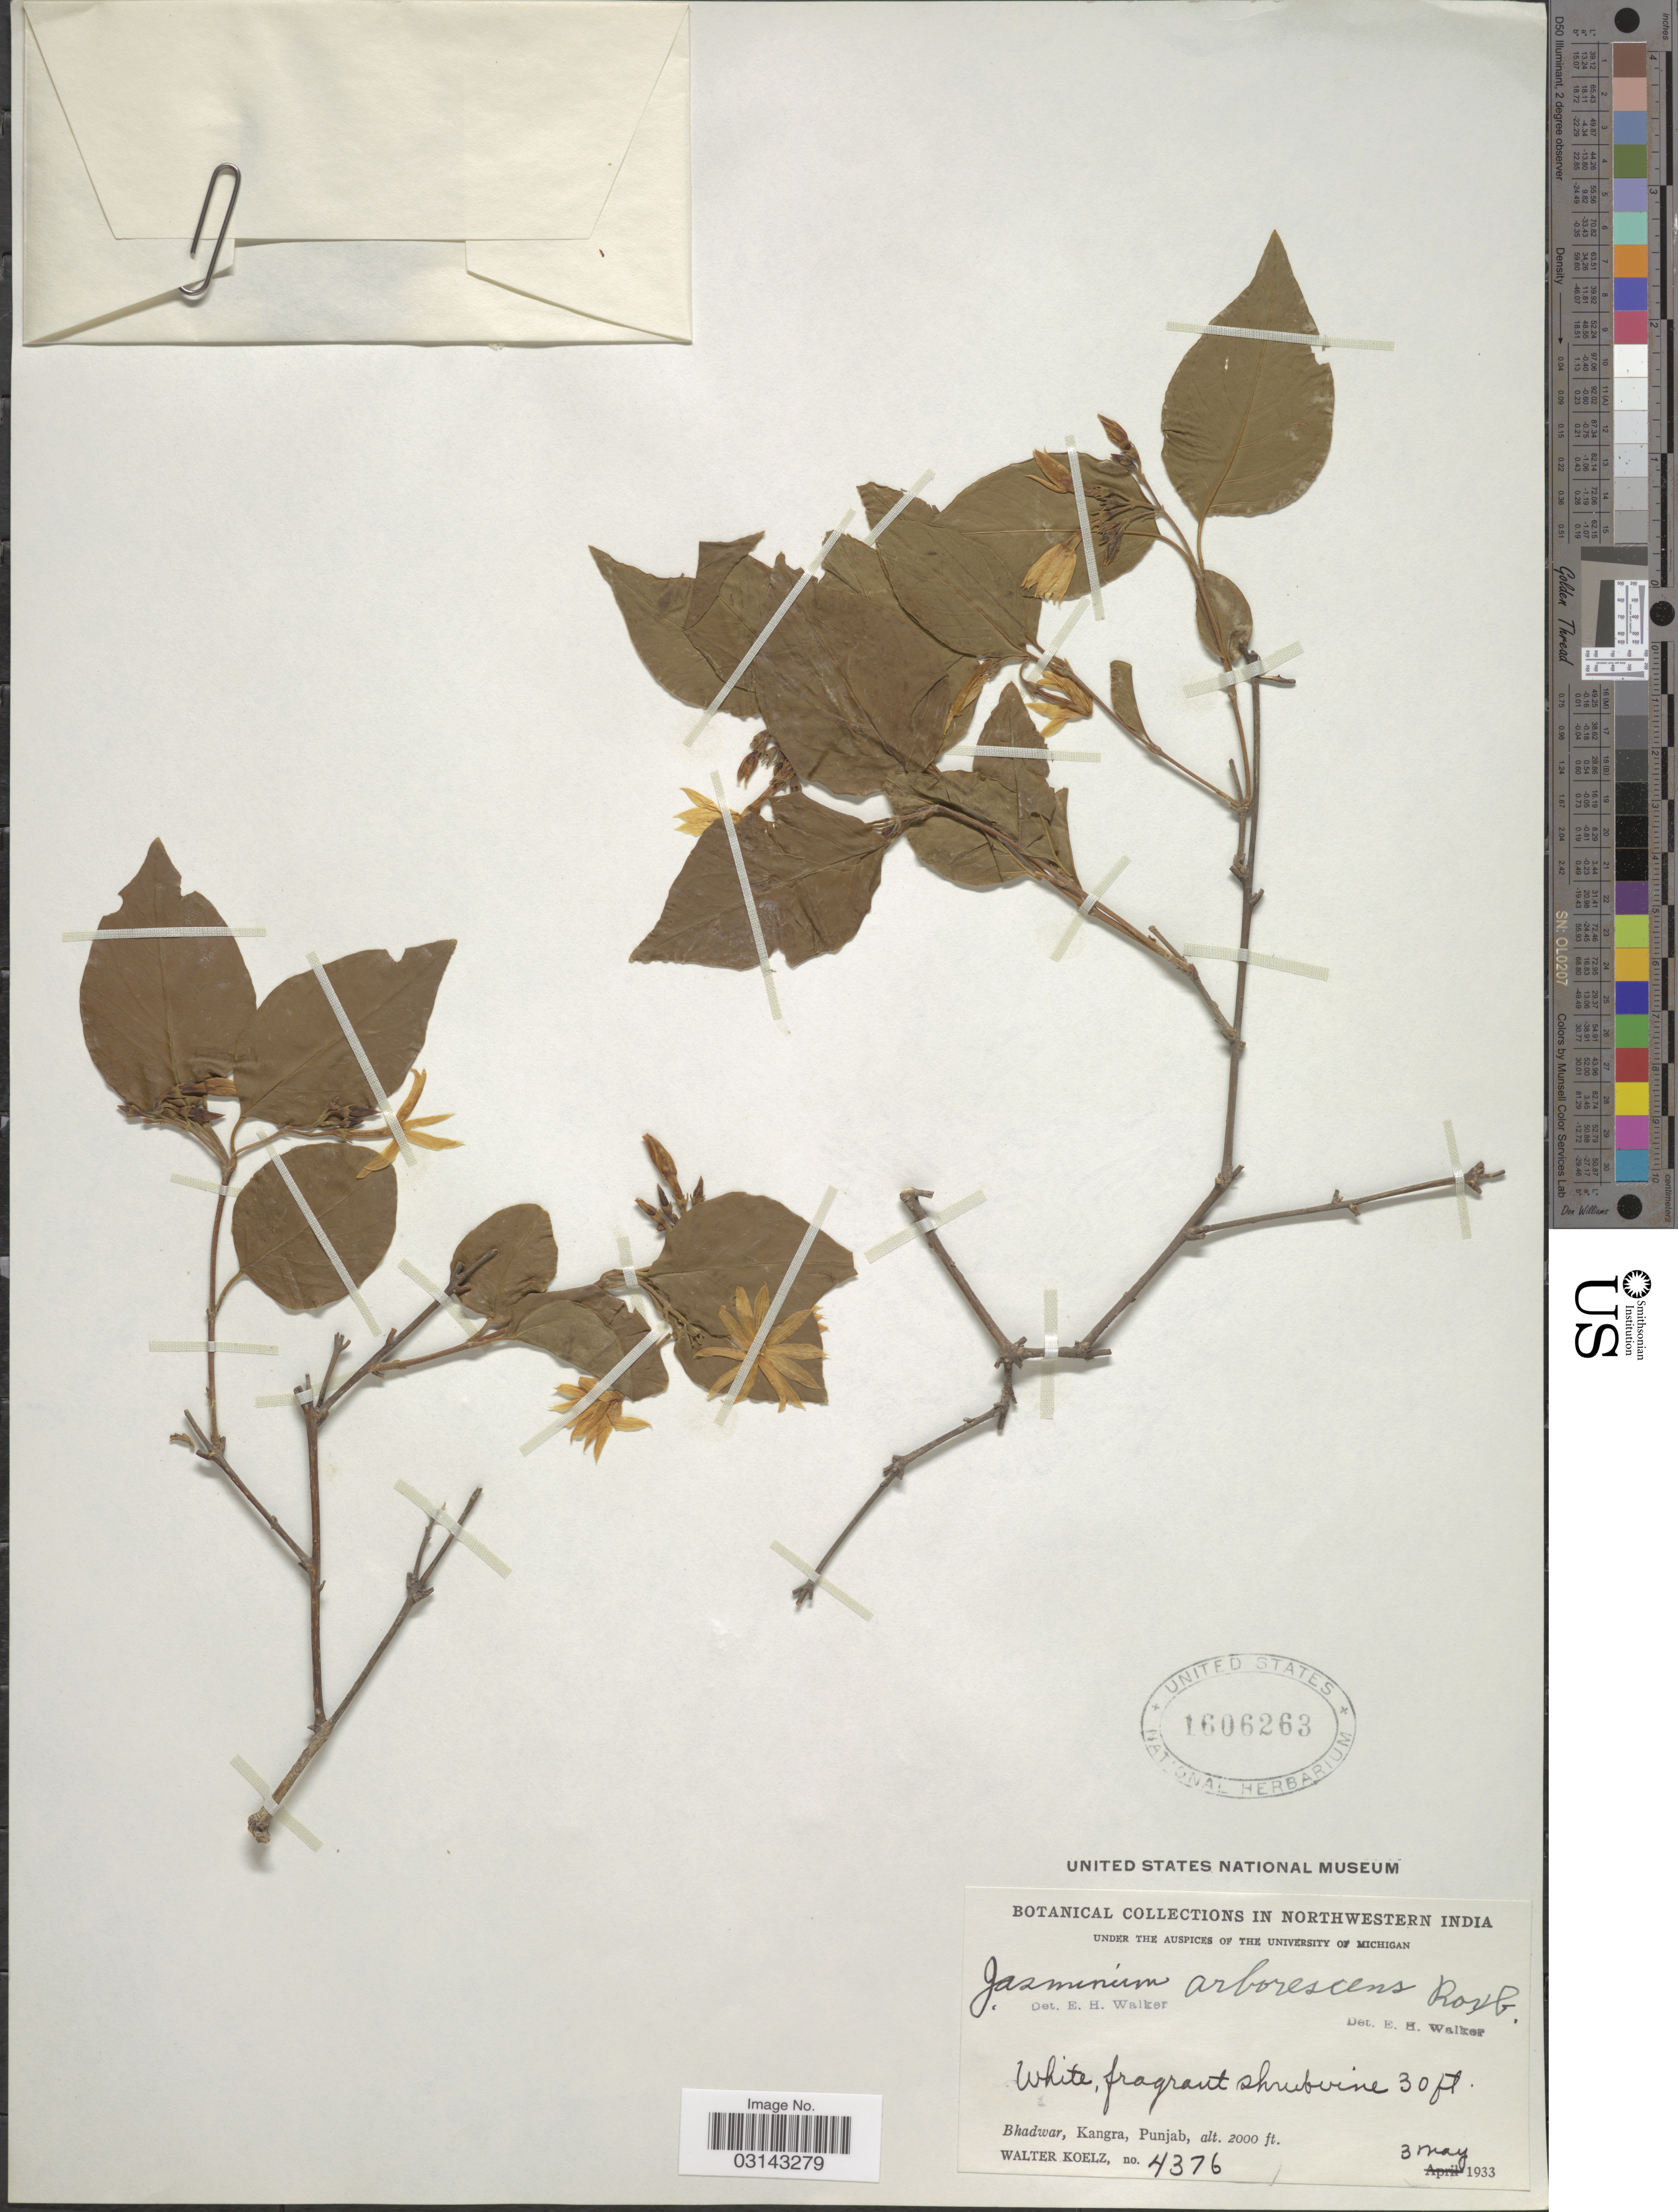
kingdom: Plantae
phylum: Tracheophyta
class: Magnoliopsida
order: Lamiales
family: Oleaceae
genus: Jasminum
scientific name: Jasminum arborescens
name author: Roxb.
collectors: W. N. Koelz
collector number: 4376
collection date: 1933-05-03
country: India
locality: Northwestern India. Bhadwar, Kangra.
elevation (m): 610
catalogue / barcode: US 1606263